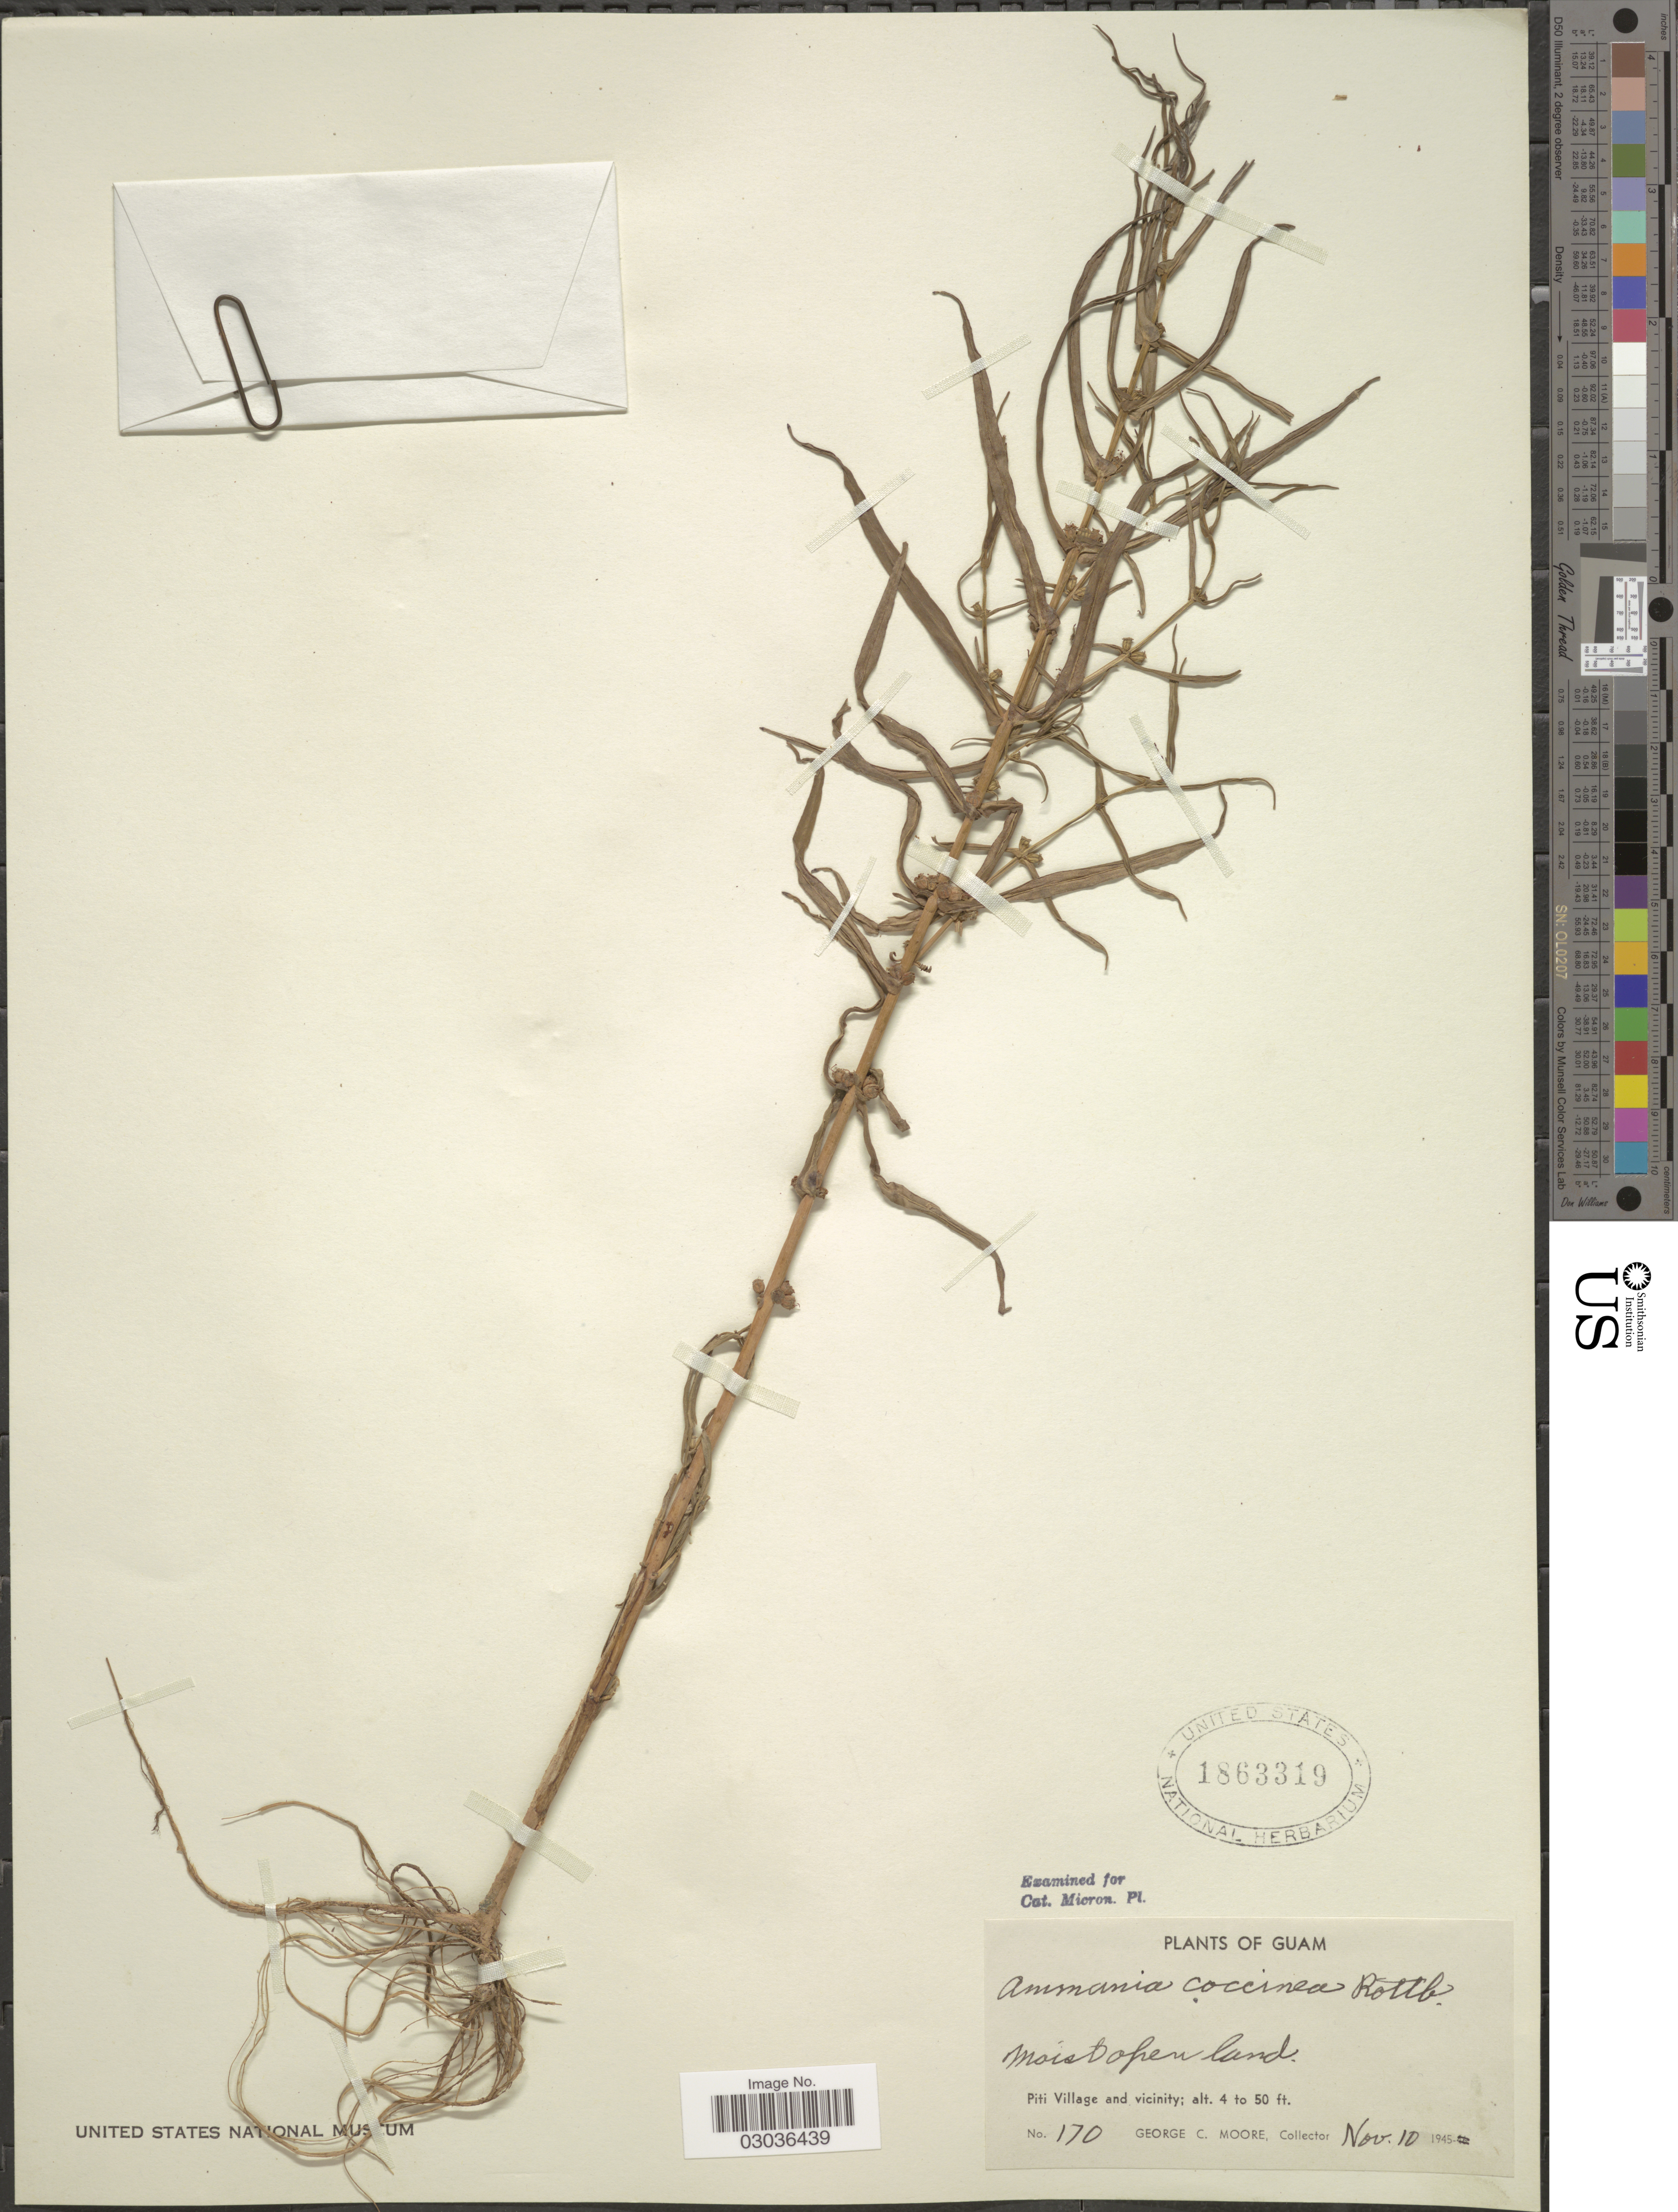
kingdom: Plantae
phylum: Tracheophyta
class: Magnoliopsida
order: Myrtales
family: Lythraceae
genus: Ammannia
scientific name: Ammannia coccinea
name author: Rottb.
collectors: G. C. Moore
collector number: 170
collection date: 1945-11-10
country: Guam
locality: Piti Village and vicinity.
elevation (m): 1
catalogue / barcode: US 1863319